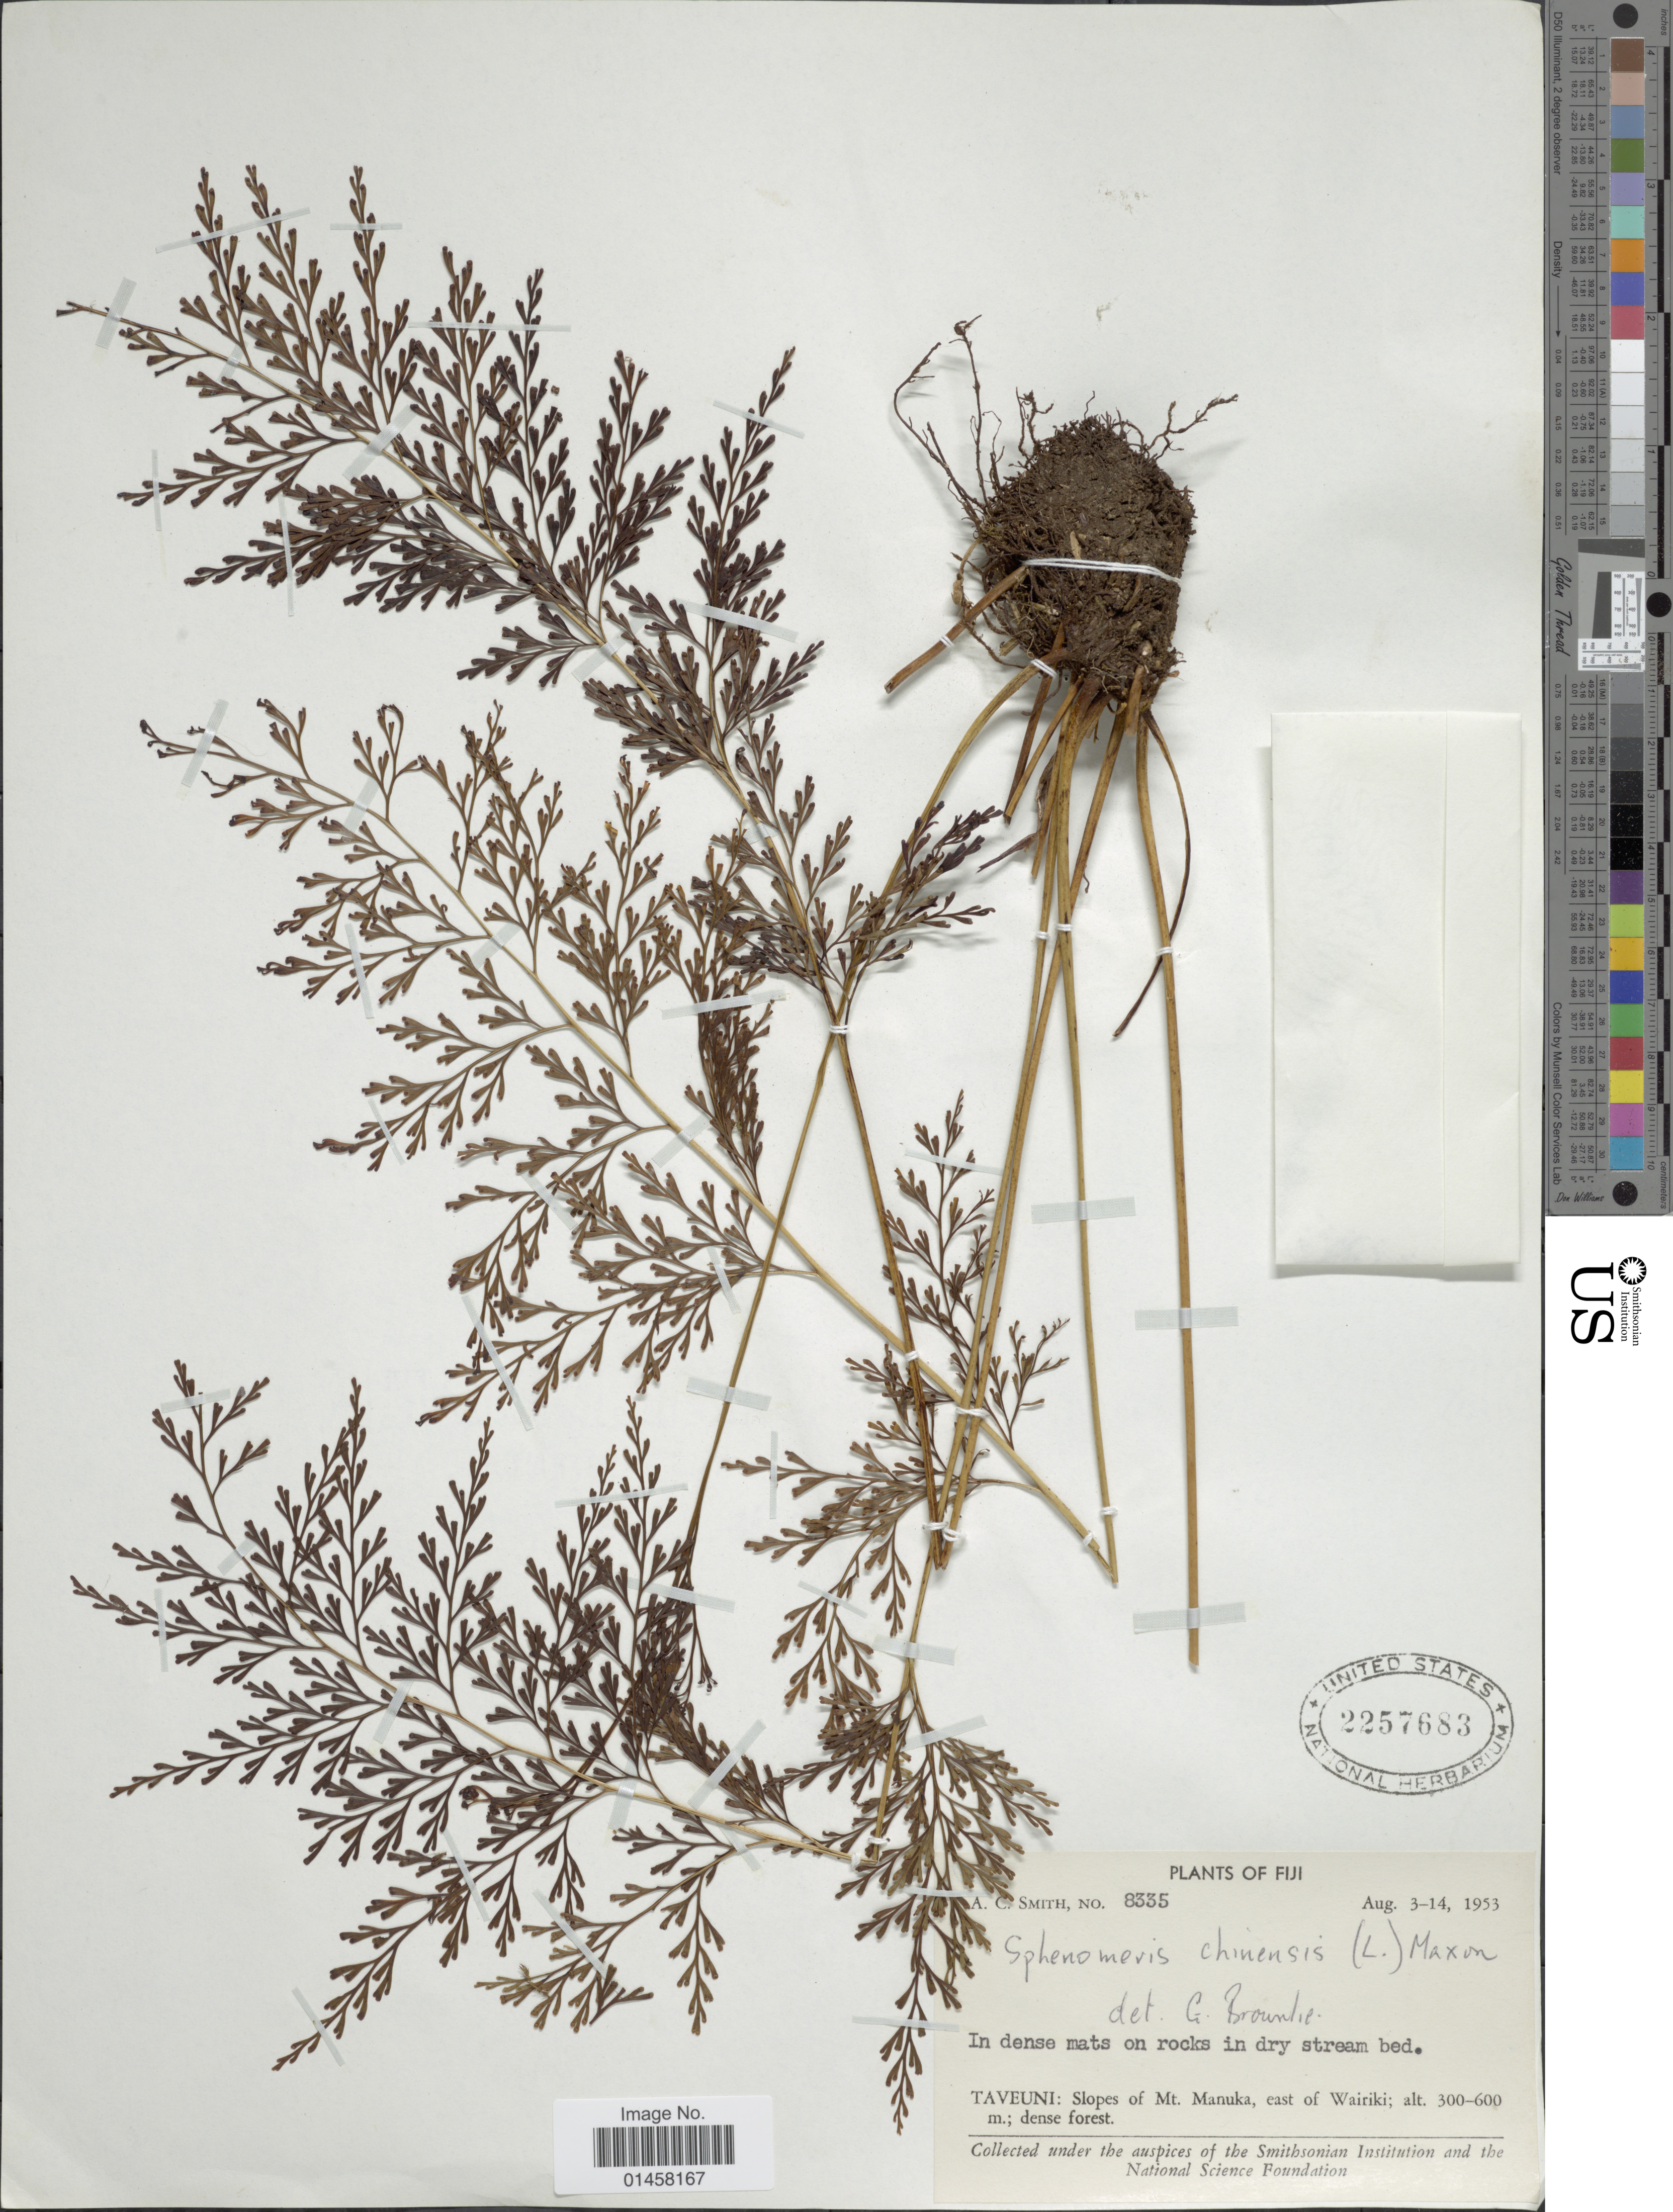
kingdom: Plantae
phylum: Tracheophyta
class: Polypodiopsida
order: Polypodiales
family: Lindsaeaceae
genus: Sphenomeris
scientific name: Sphenomeris chinensis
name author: (L.) Maxon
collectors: A. C. Smith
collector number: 8335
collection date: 1953-08-03/1953-08-14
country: Fiji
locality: Taveuni: Slopes of Mt. Manuka, east of Wairiki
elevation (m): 300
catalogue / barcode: US 2257683